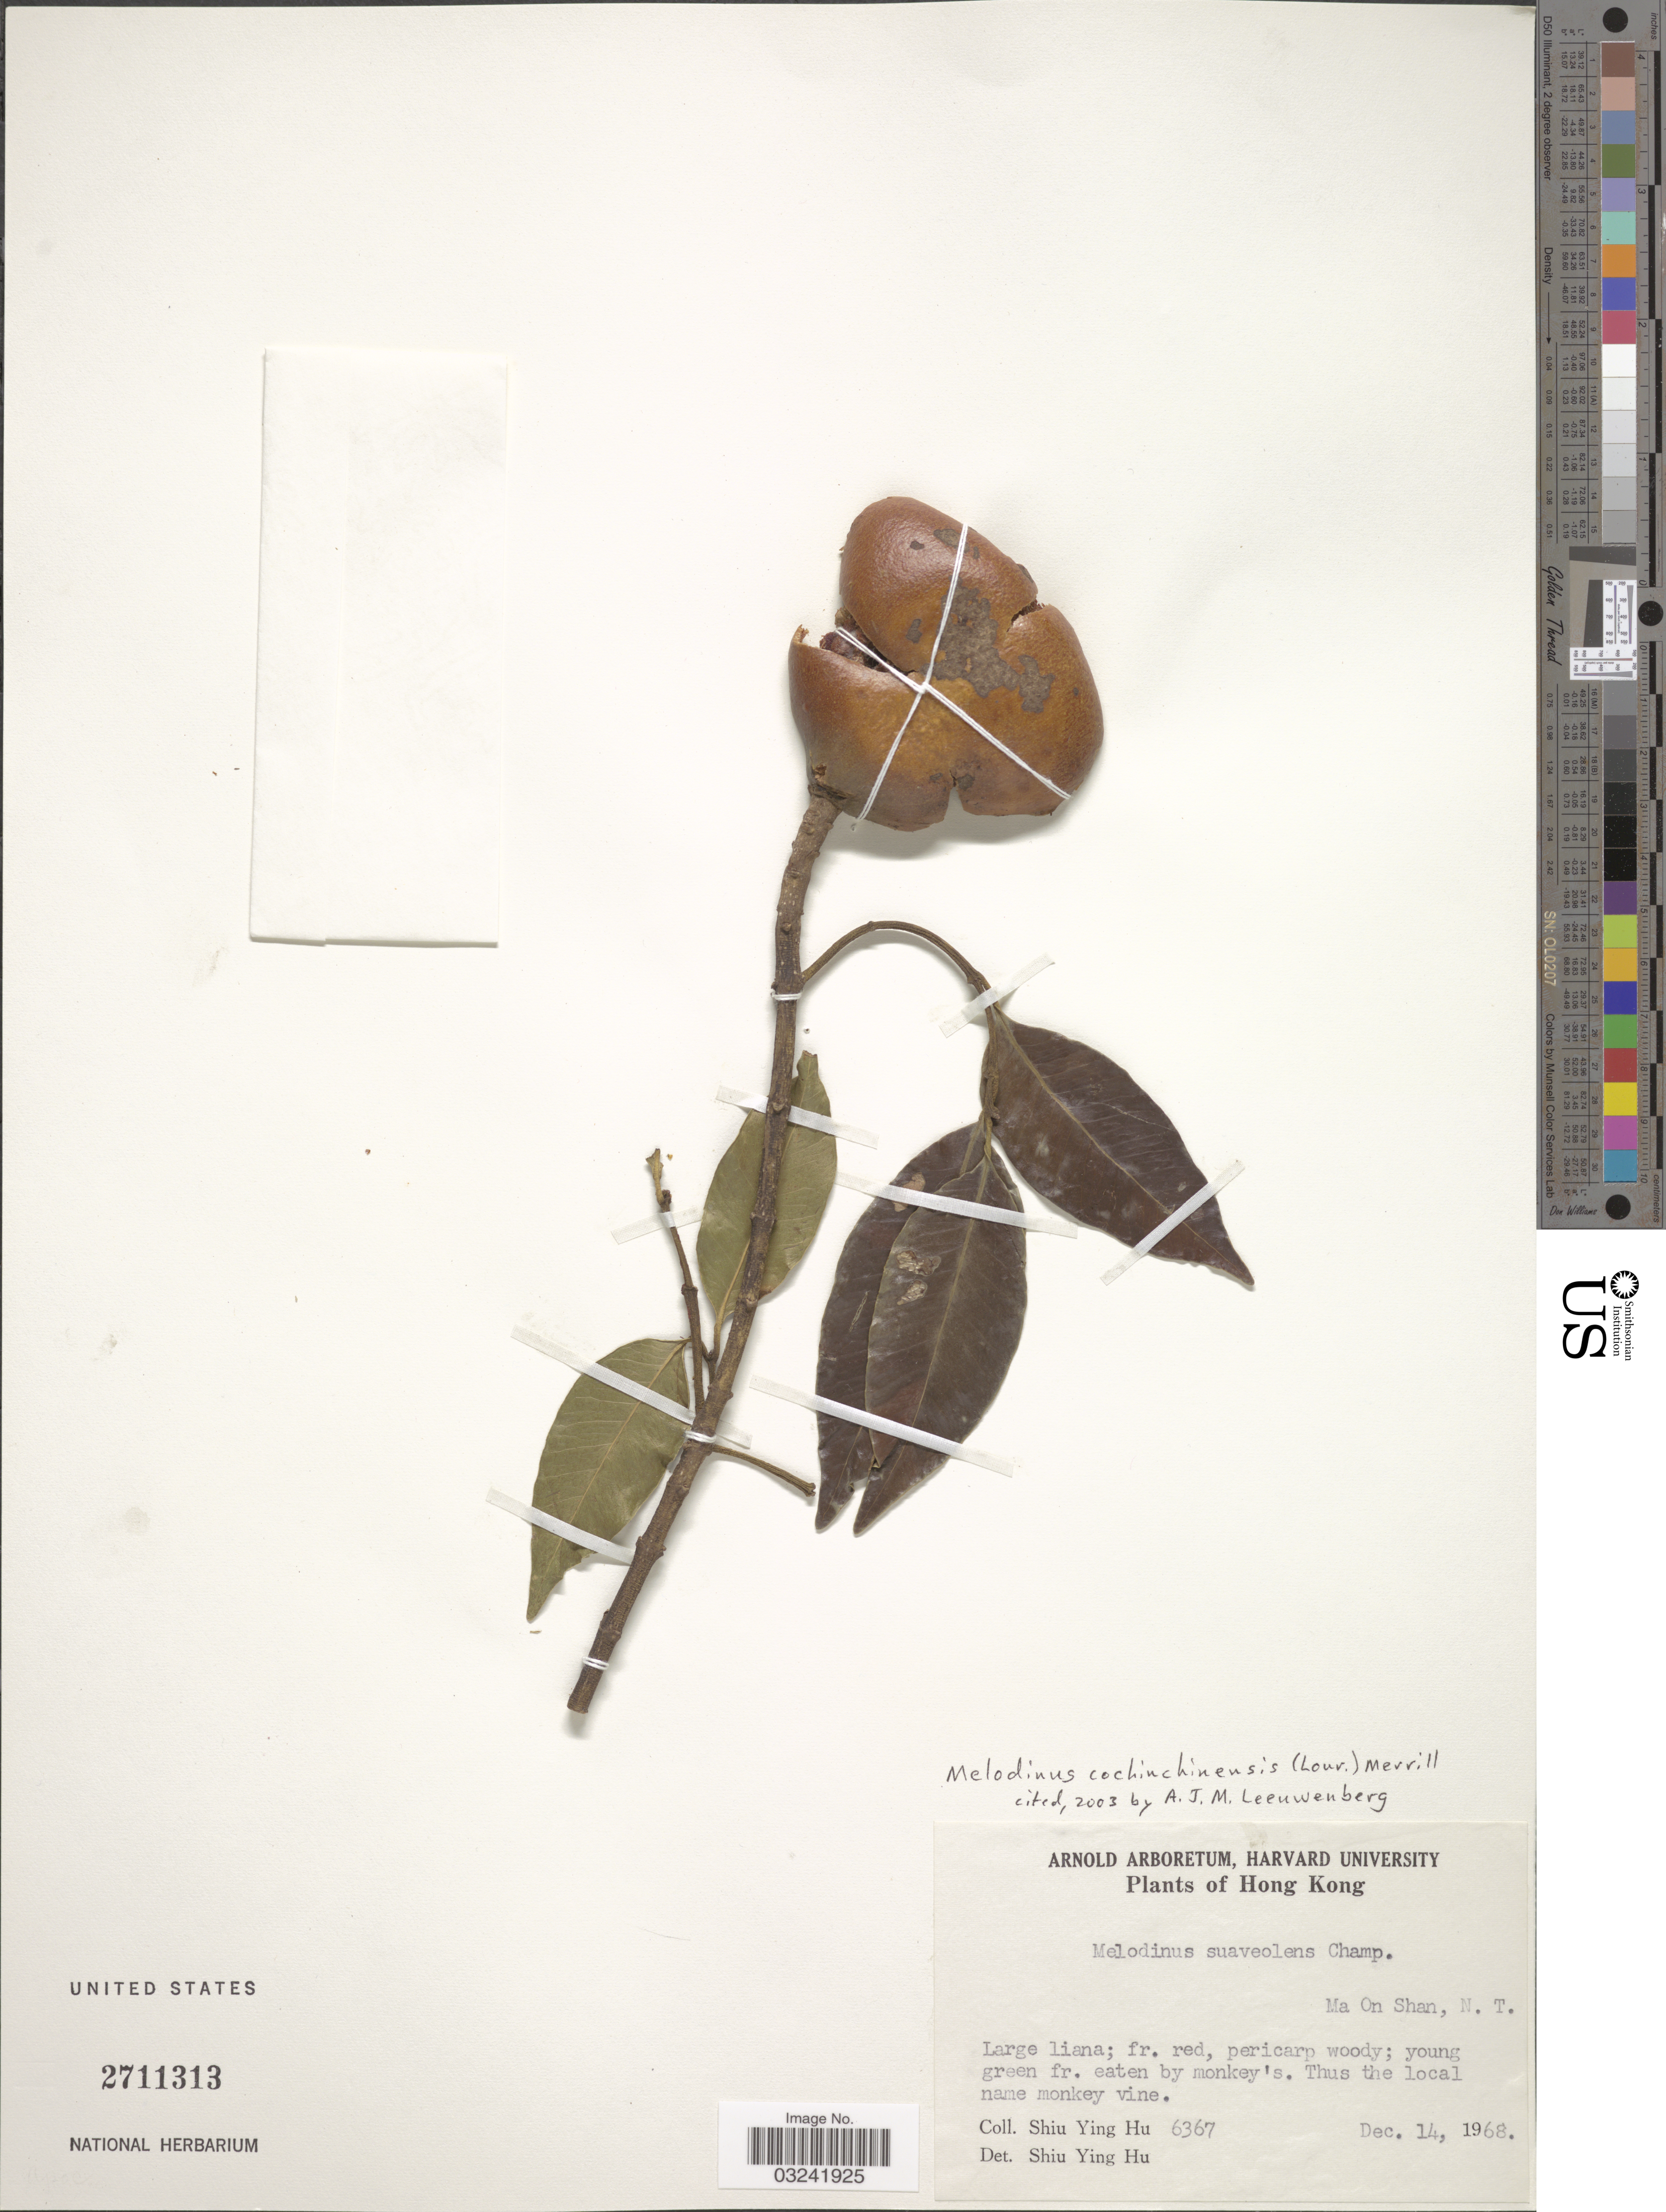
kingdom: Plantae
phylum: Tracheophyta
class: Magnoliopsida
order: Gentianales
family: Apocynaceae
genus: Melodinus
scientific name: Melodinus cochinchinensis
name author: (Lour.) Merr.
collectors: S. Y. Hu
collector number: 6367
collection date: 1968-12-14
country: China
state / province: Hong Kong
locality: Ma On Shan, N. T.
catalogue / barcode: US 2711313